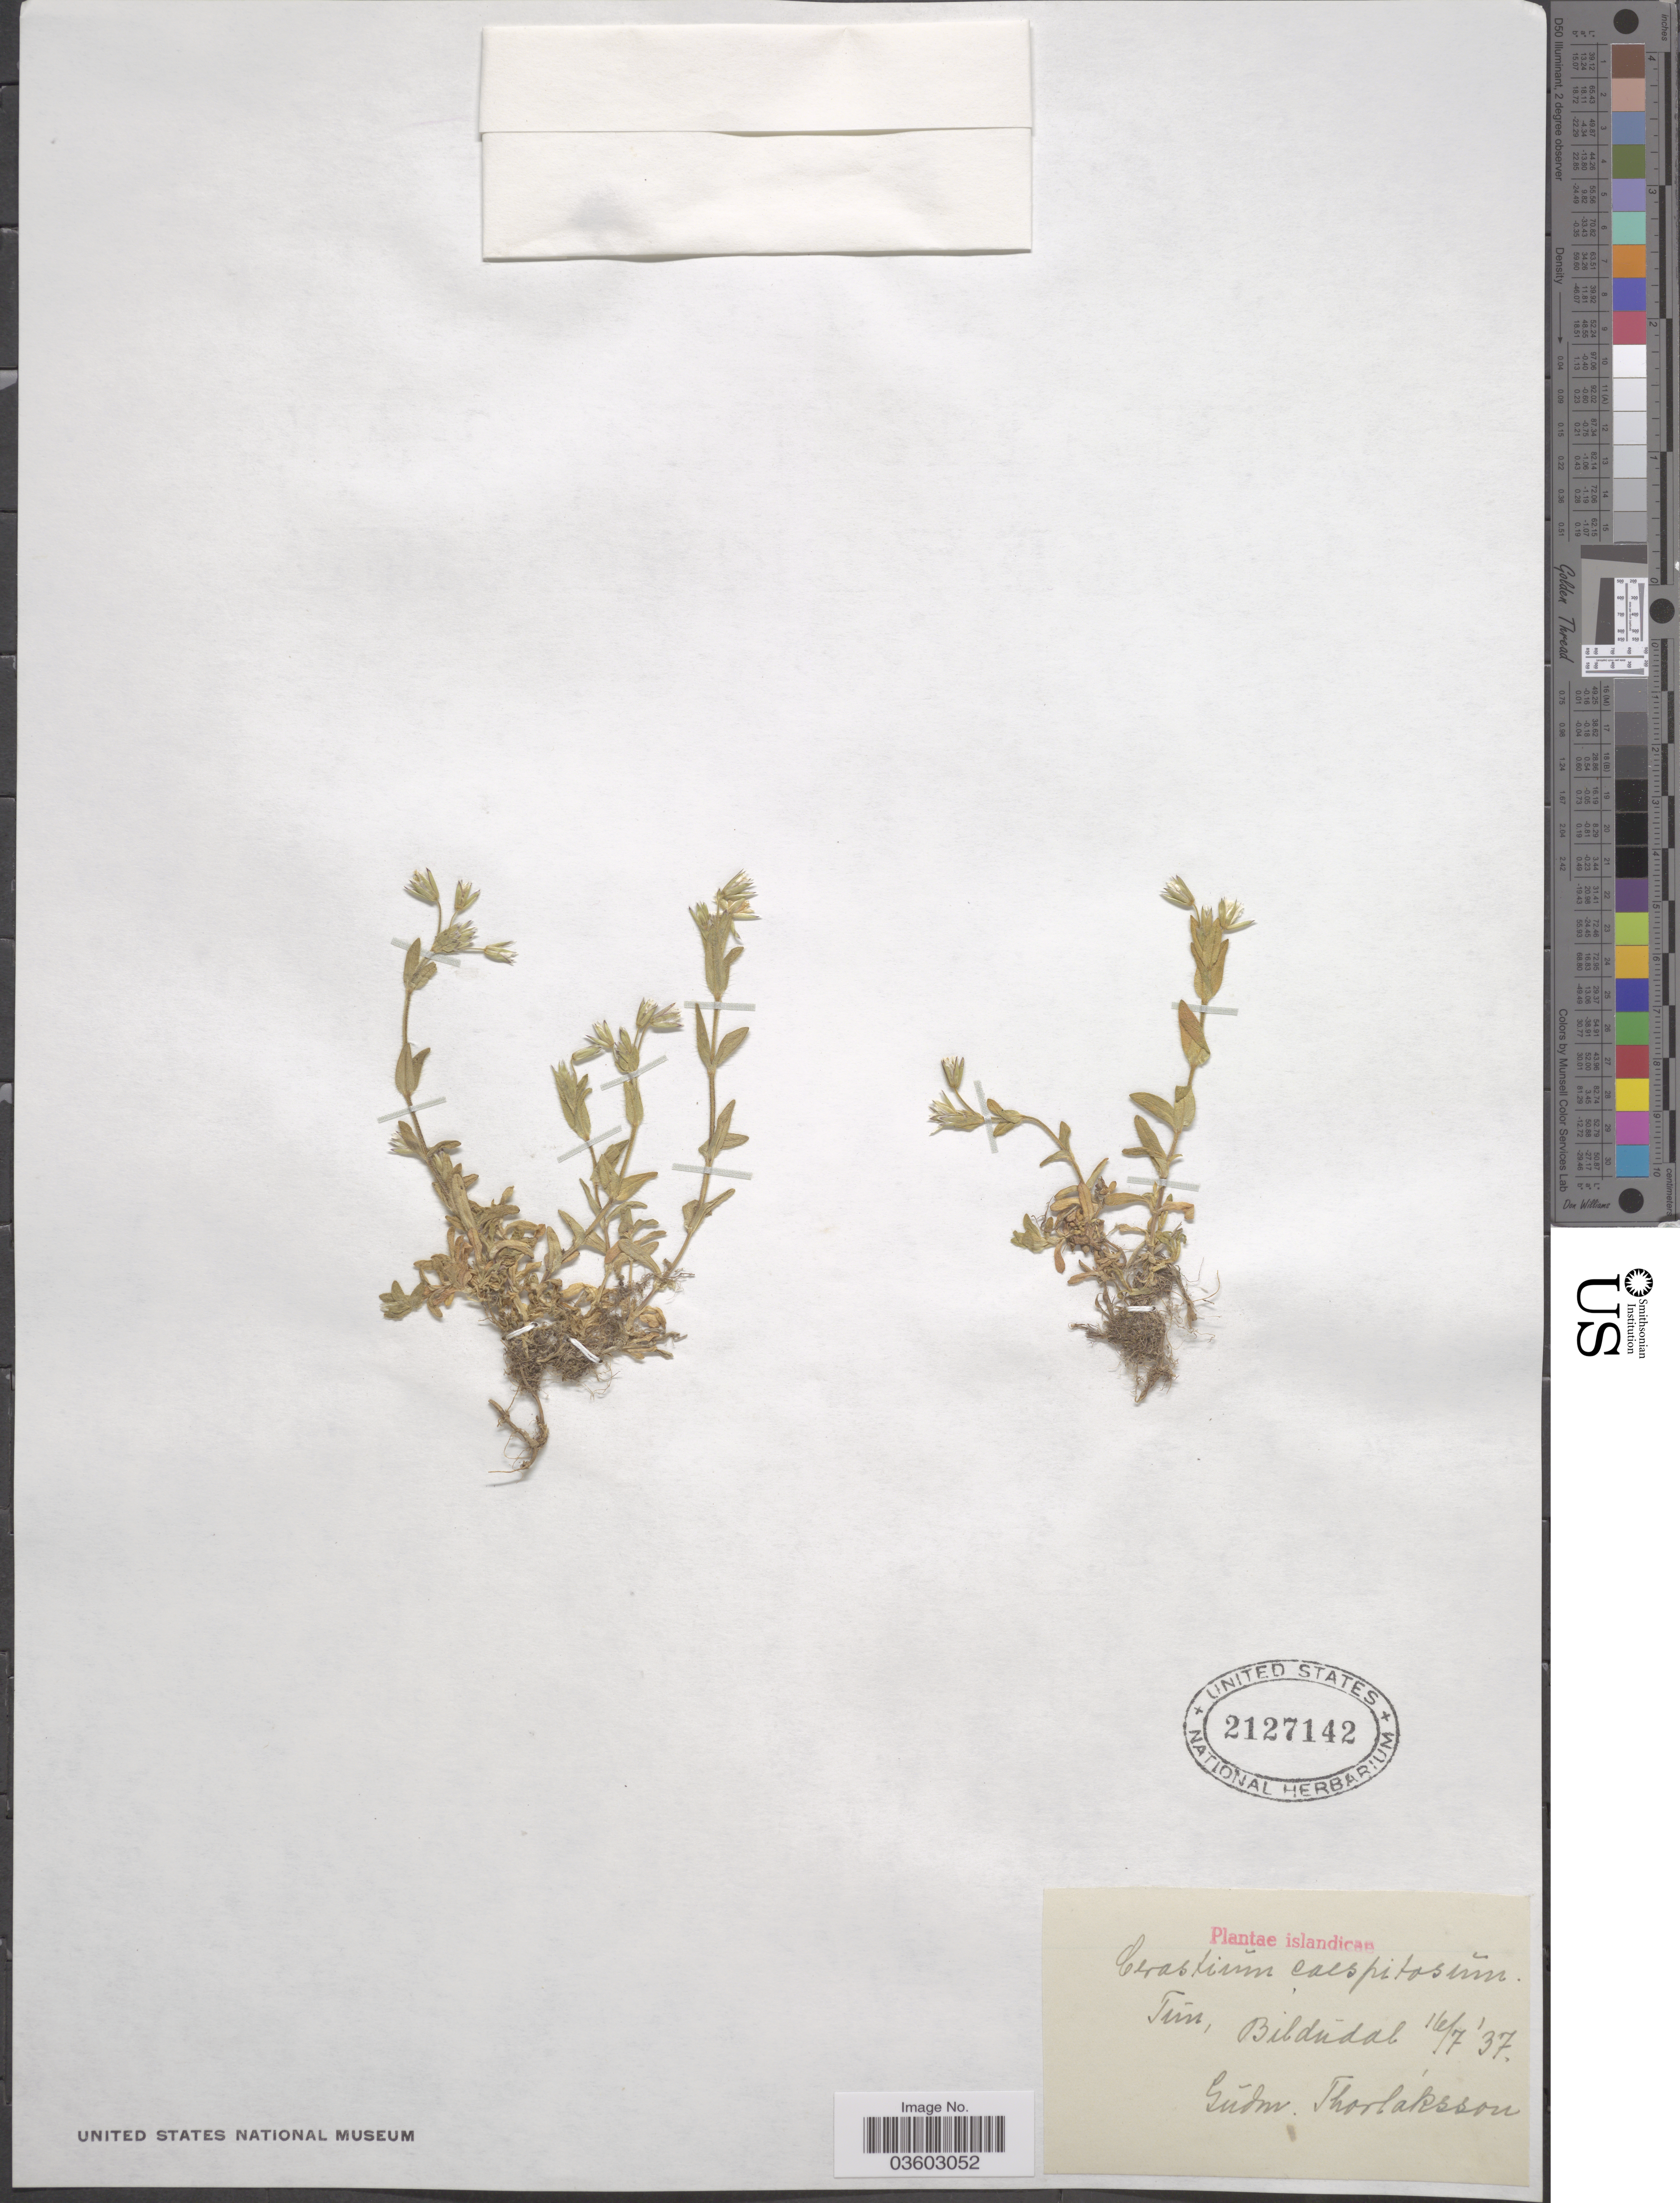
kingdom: Plantae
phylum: Tracheophyta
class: Magnoliopsida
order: Caryophyllales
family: Caryophyllaceae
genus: Cerastium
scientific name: Cerastium caespitosum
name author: Rchb. & Kit.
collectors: G. Thorlaksson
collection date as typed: Transcribed d/m/y: 16/7/37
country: Iceland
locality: Islandicae. Tún, Bildúdal.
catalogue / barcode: US 2127142